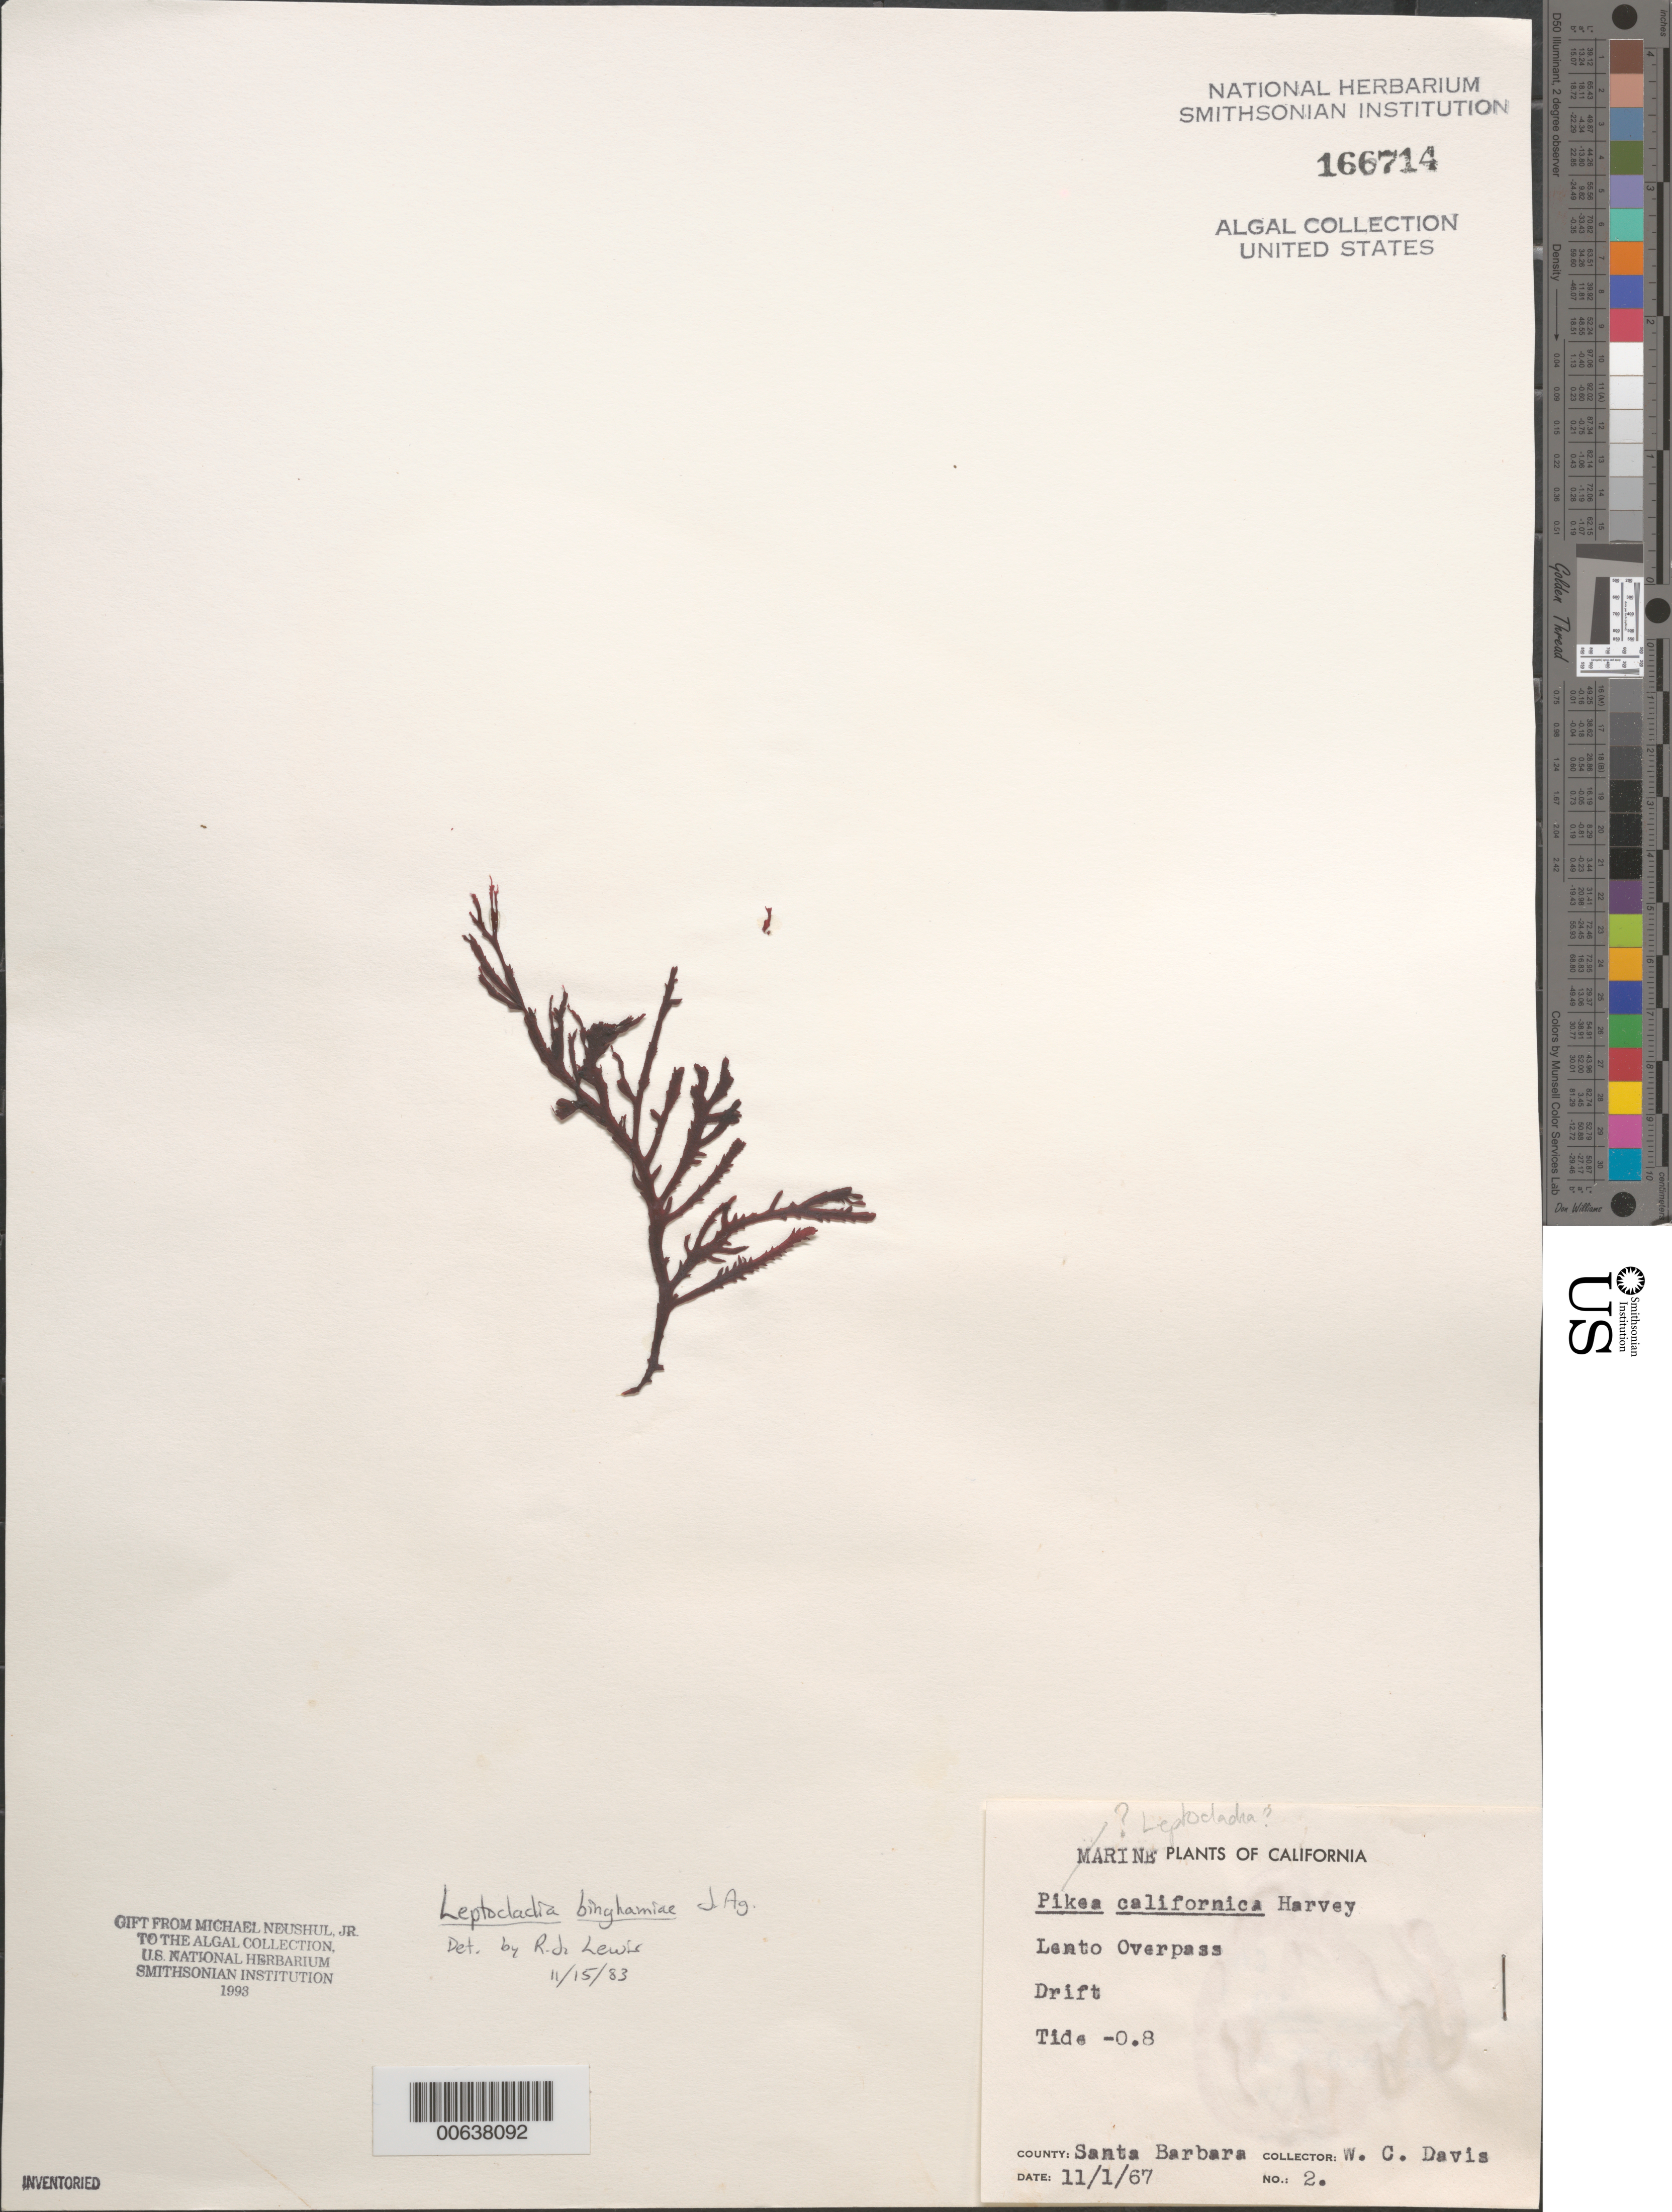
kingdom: Plantae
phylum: Rhodophyta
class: Florideophyceae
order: Gigartinales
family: Dumontiaceae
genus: Leptocladia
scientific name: Leptocladia binghamiae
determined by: Lewis, R. J.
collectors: W. Davis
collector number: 2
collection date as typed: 01 Nov 1967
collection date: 1967-11-01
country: United States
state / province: California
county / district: Santa Barbara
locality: Lento Overpass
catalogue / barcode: US 166714